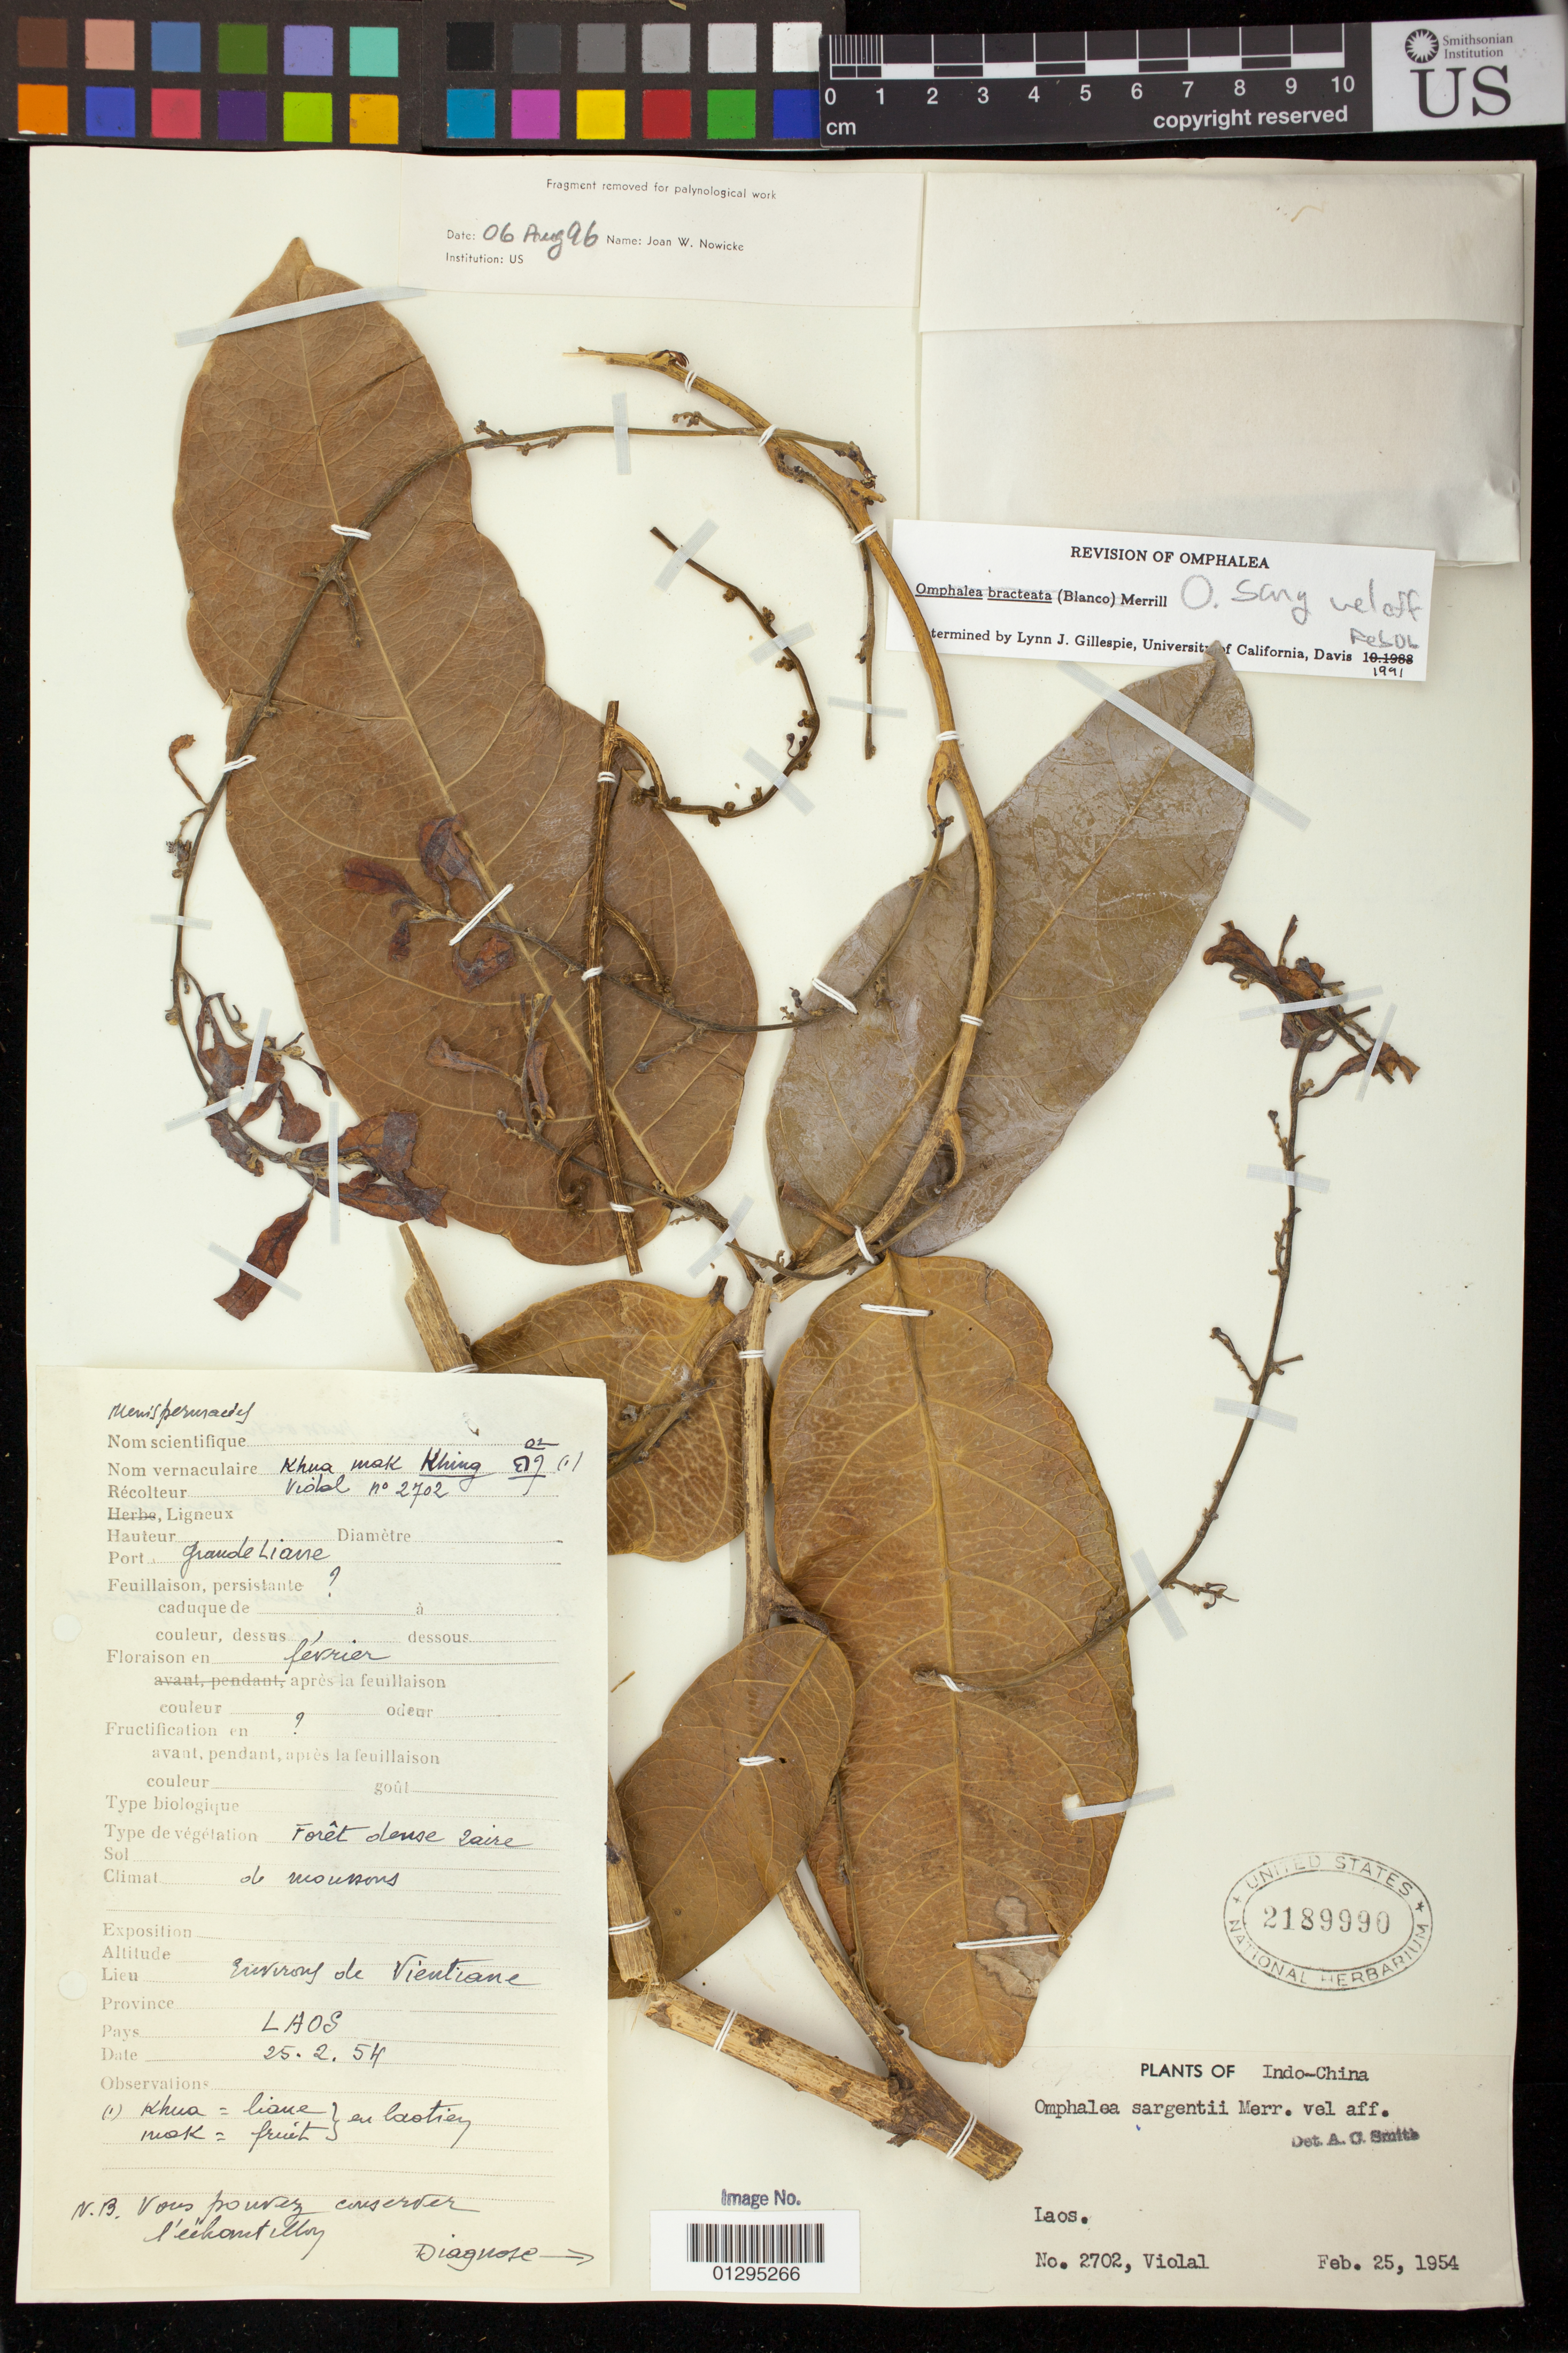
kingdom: Plantae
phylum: Tracheophyta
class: Magnoliopsida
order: Malpighiales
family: Euphorbiaceae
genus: Omphalea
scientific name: Omphalea sargentii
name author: Merr.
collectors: -. Violal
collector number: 2702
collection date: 1954-02-25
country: Laos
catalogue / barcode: US 2189990